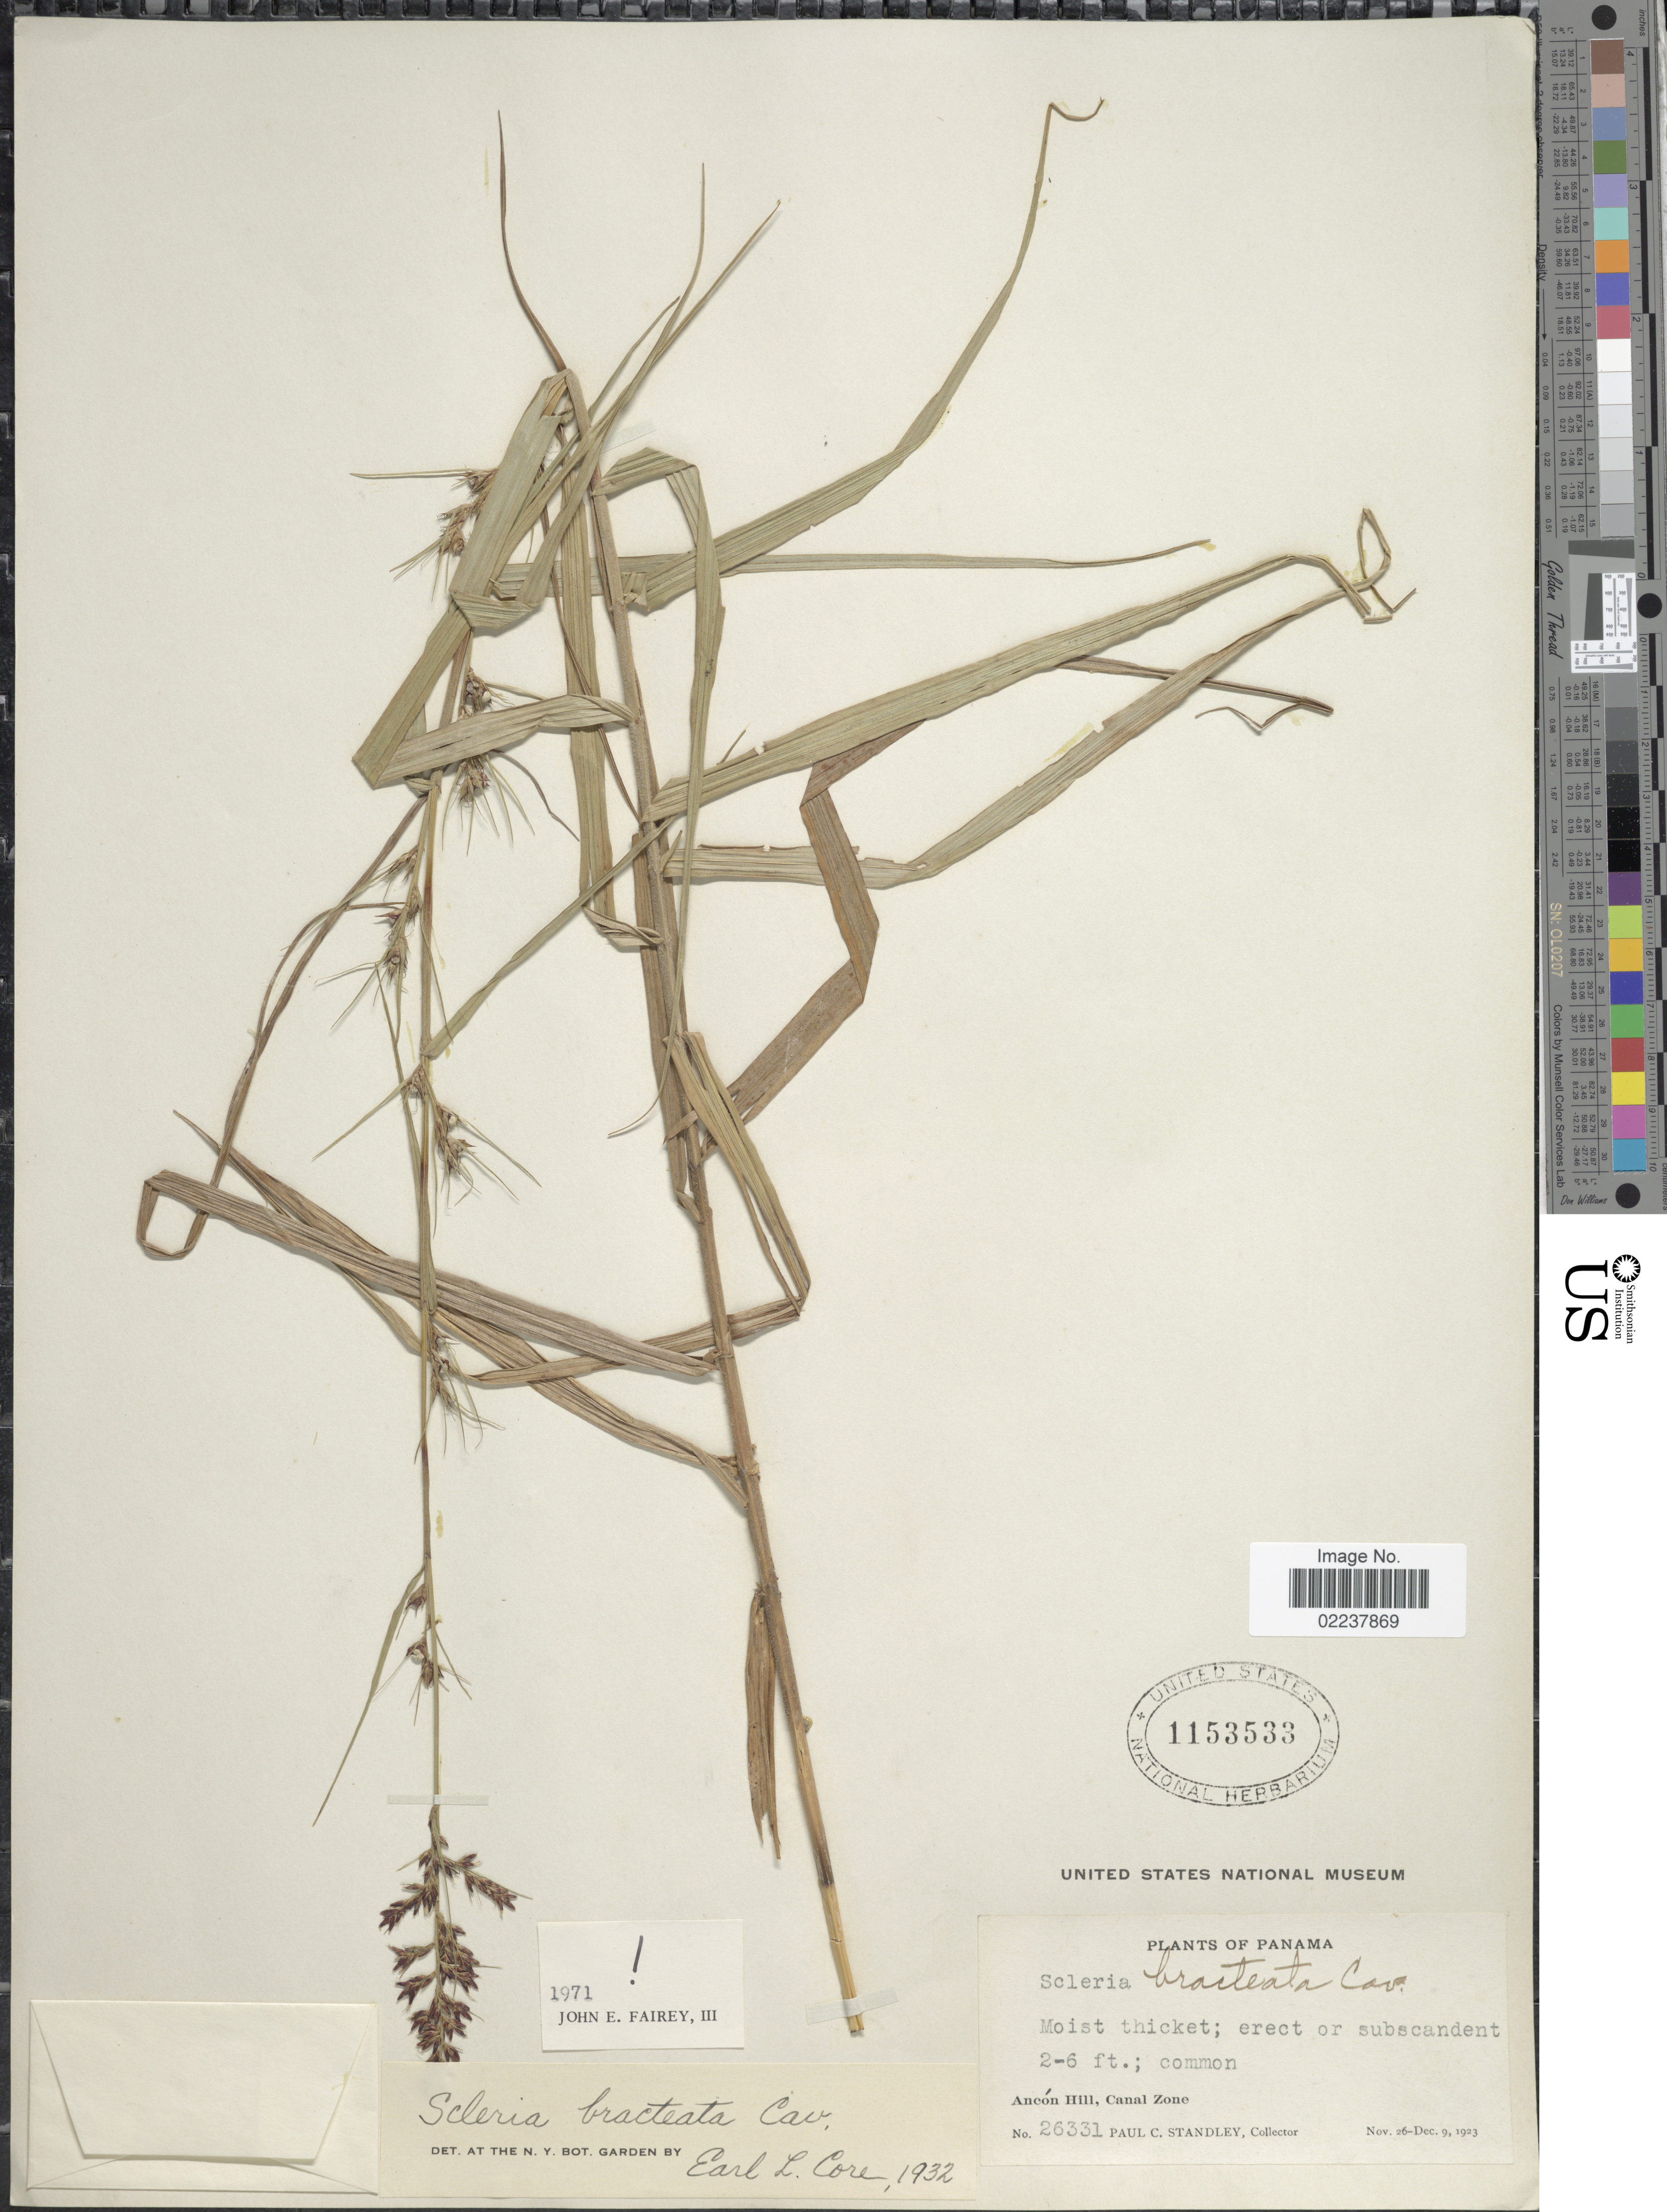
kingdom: Plantae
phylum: Tracheophyta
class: Liliopsida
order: Poales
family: Cyperaceae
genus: Scleria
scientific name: Scleria bracteata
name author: Cav.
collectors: P. C. Standley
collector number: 26331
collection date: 1923-11-26/1923-12-09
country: Panama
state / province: Colón / Panamá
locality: Ancon Hill, Canal Zone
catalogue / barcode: US 1153533